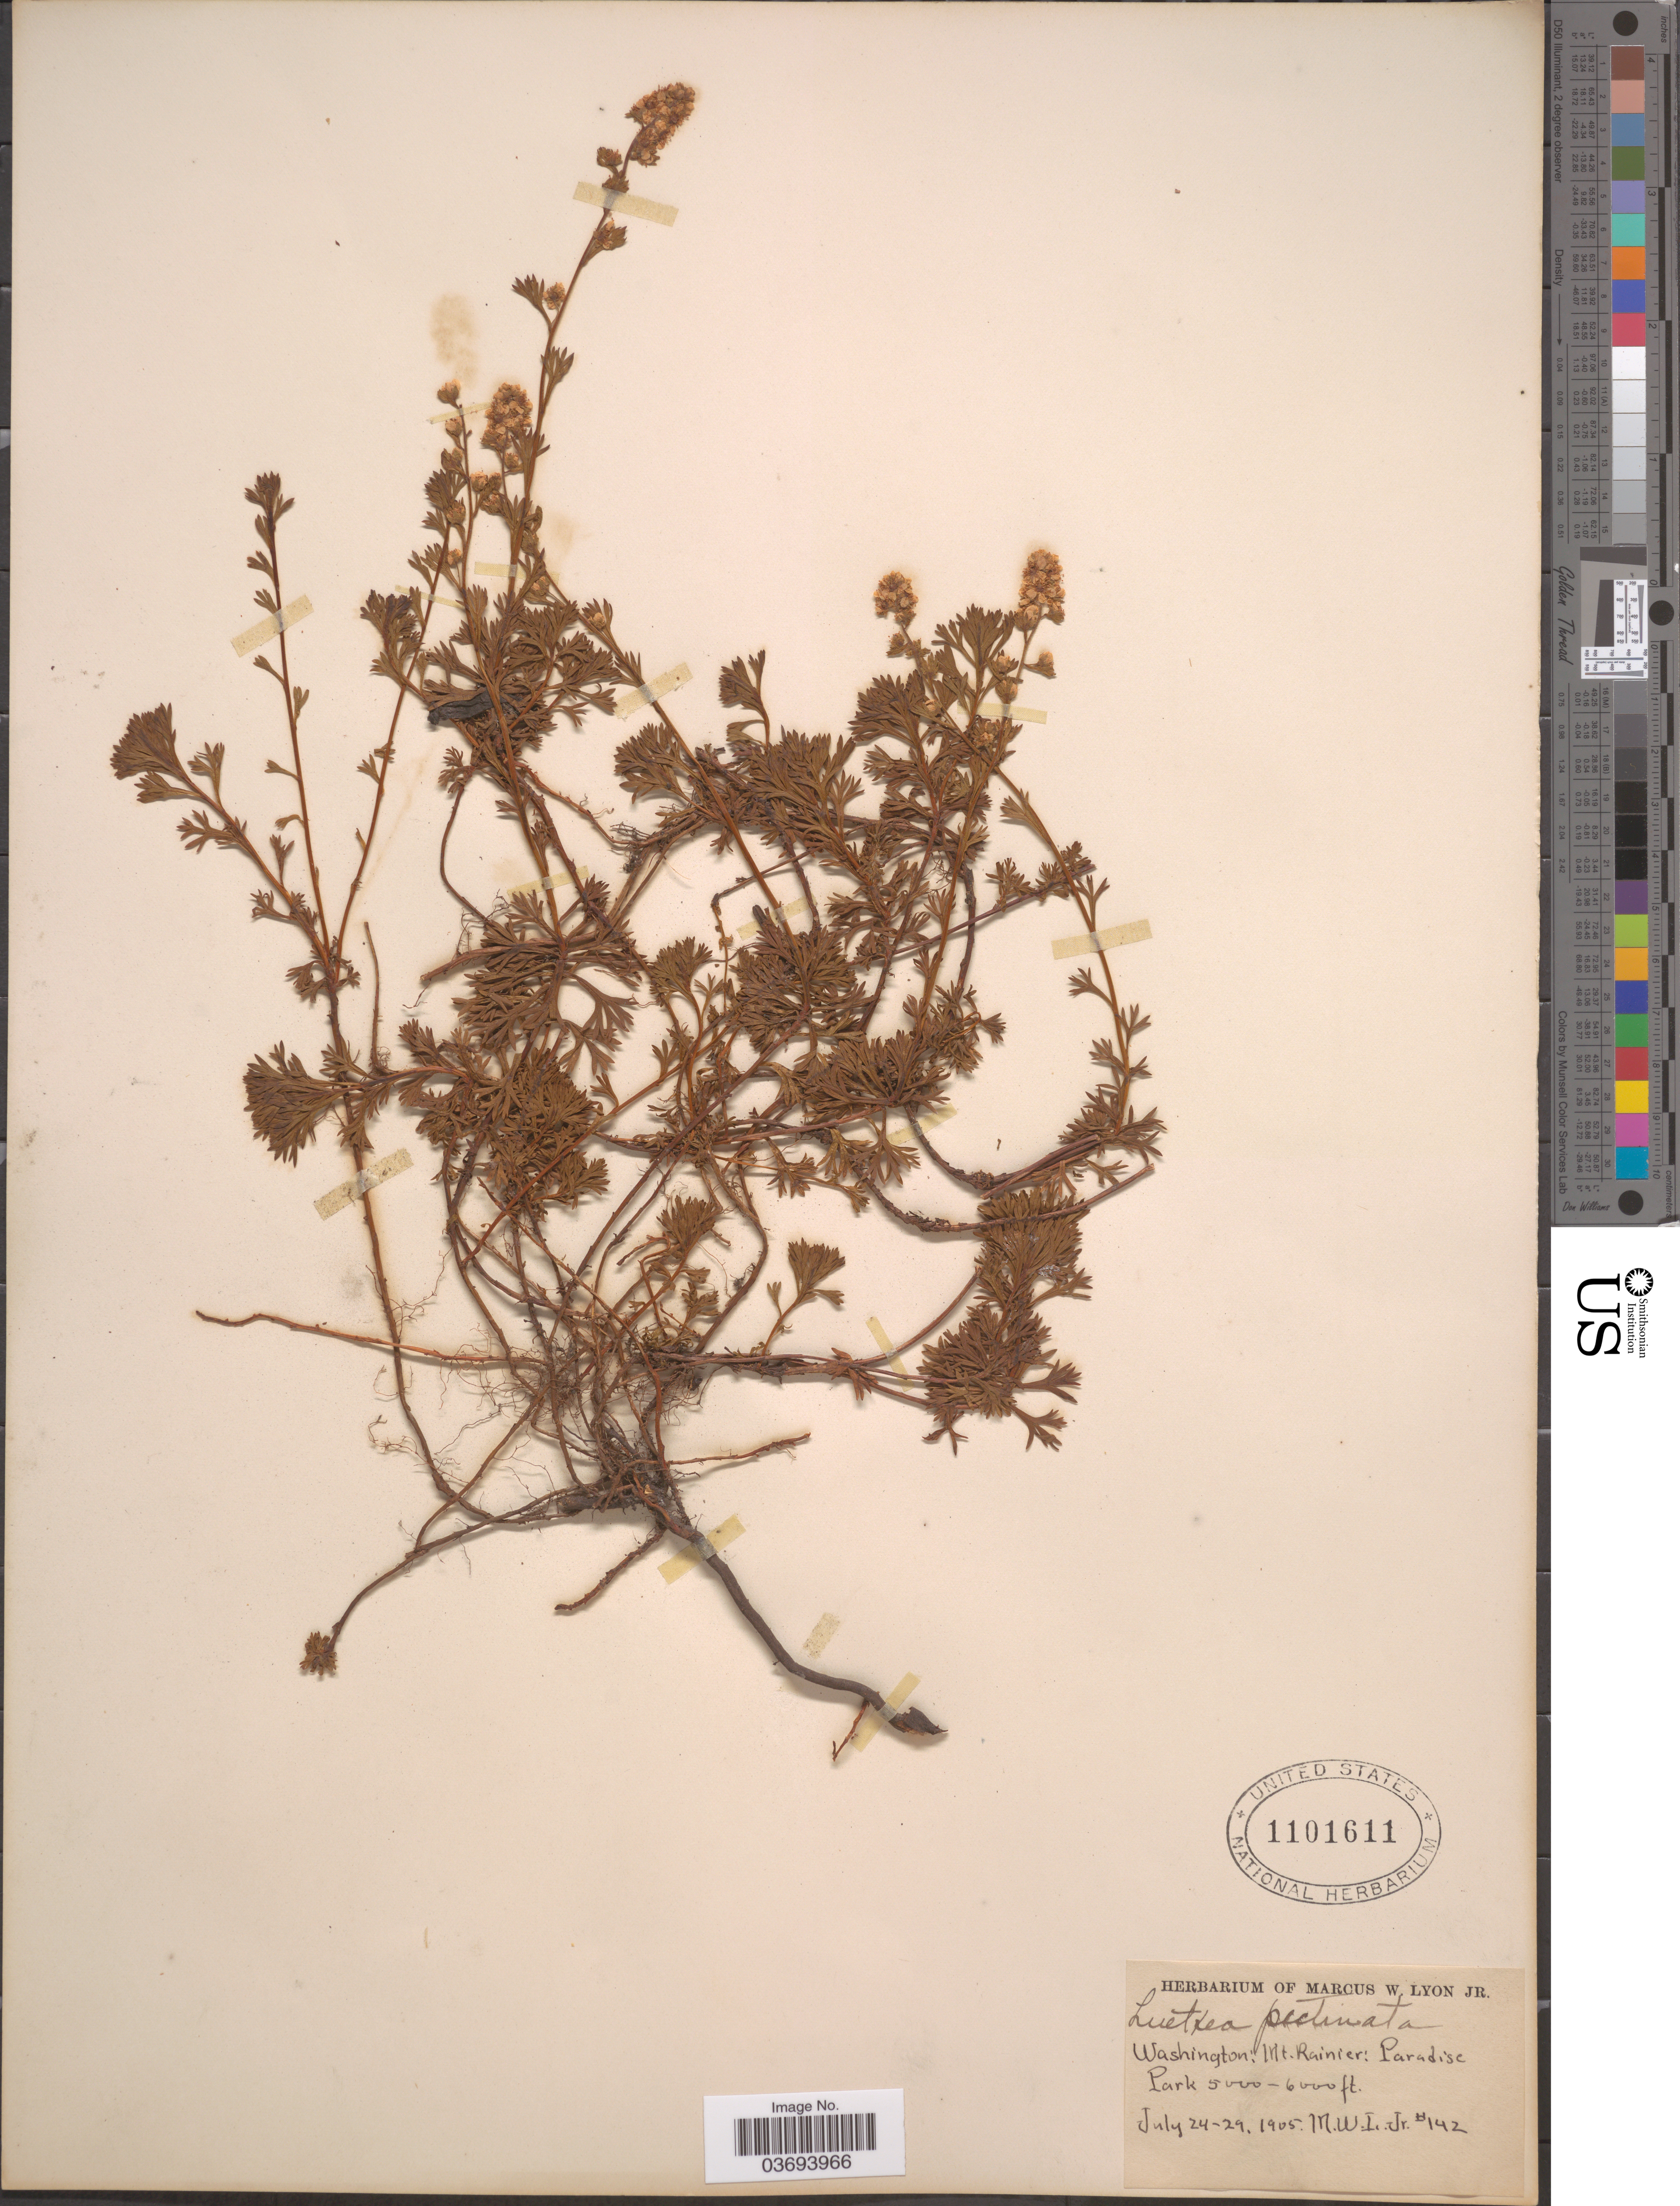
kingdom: Plantae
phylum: Tracheophyta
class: Magnoliopsida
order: Rosales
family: Rosaceae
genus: Luetkea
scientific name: Luetkea pectinata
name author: (Pursh) Kuntze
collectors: M. W. Lyon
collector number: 142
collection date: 1905-07-24/1905-07-29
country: United States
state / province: Washington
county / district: Pierce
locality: Mt Rainier: Paradise Park.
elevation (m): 1524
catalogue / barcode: US 1101611